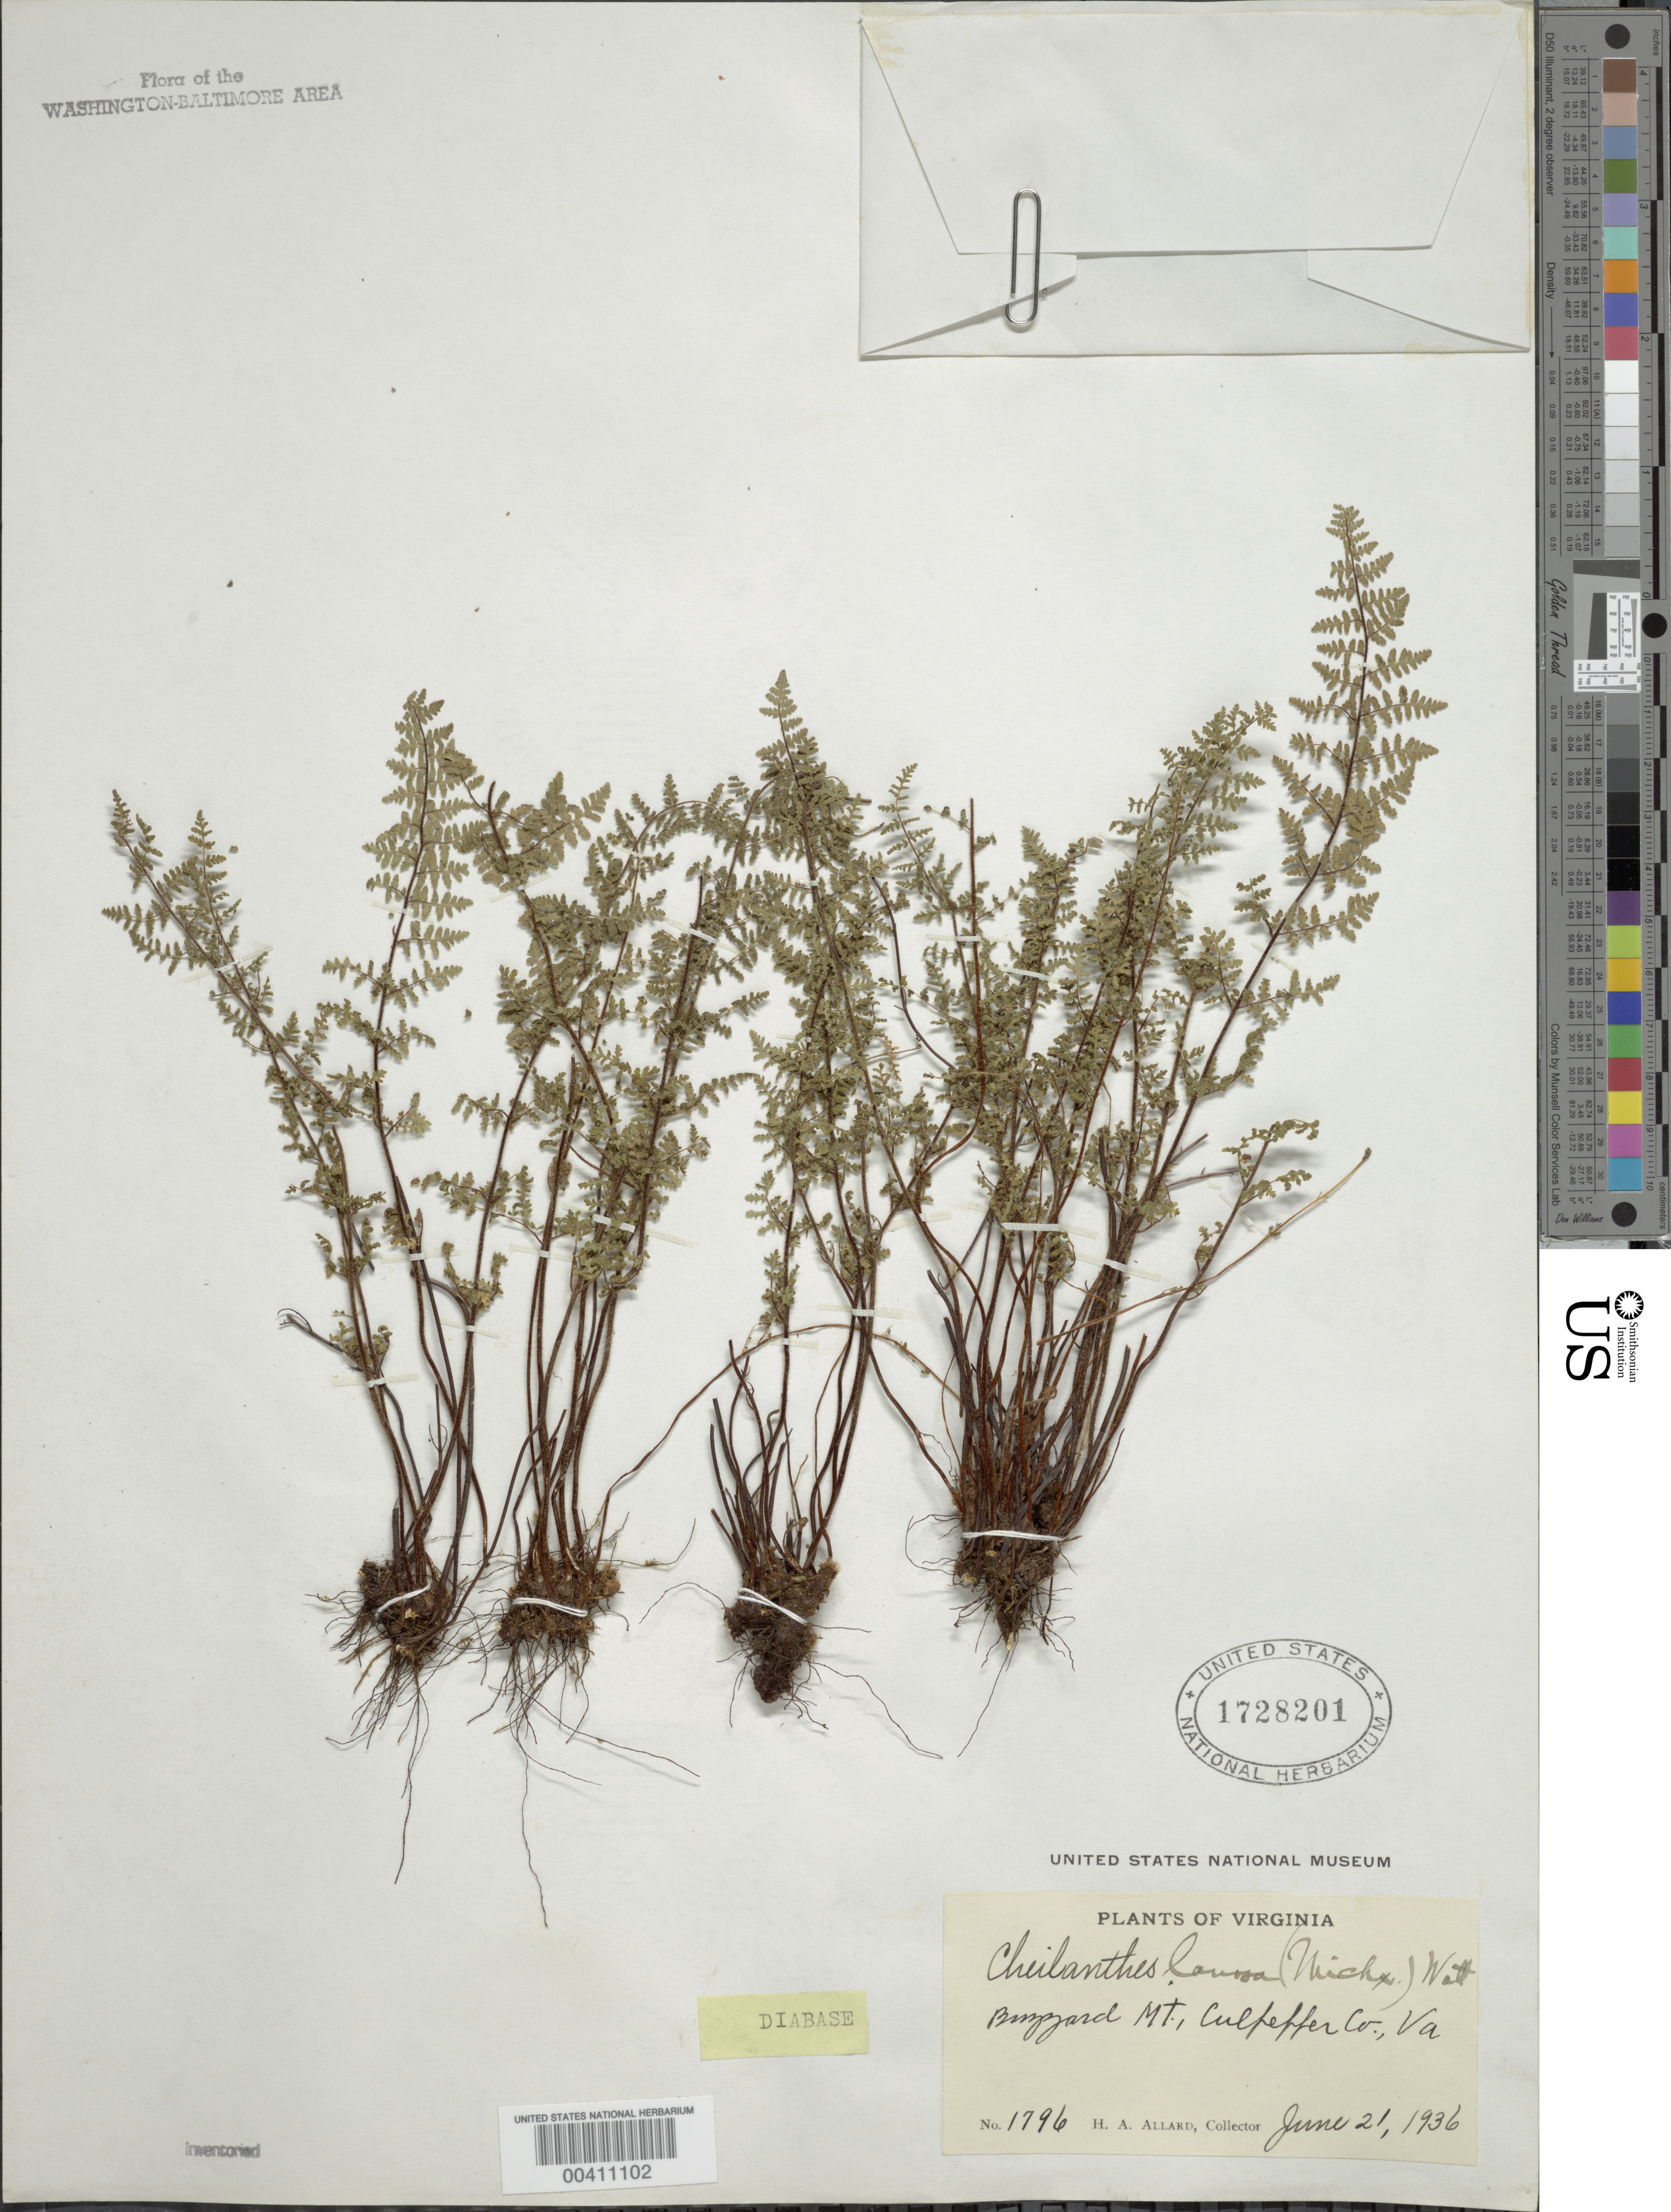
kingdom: Plantae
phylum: Tracheophyta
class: Polypodiopsida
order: Polypodiales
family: Pteridaceae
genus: Myriopteris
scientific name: Myriopteris lanosa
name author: (Michx.) Grusz & Windham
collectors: H. A. Allard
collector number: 1796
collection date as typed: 21 Jun 1936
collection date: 1936-06-21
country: United States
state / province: Virginia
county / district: Culpeper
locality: Buzzard Mountain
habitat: Diabase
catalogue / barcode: US 1728201